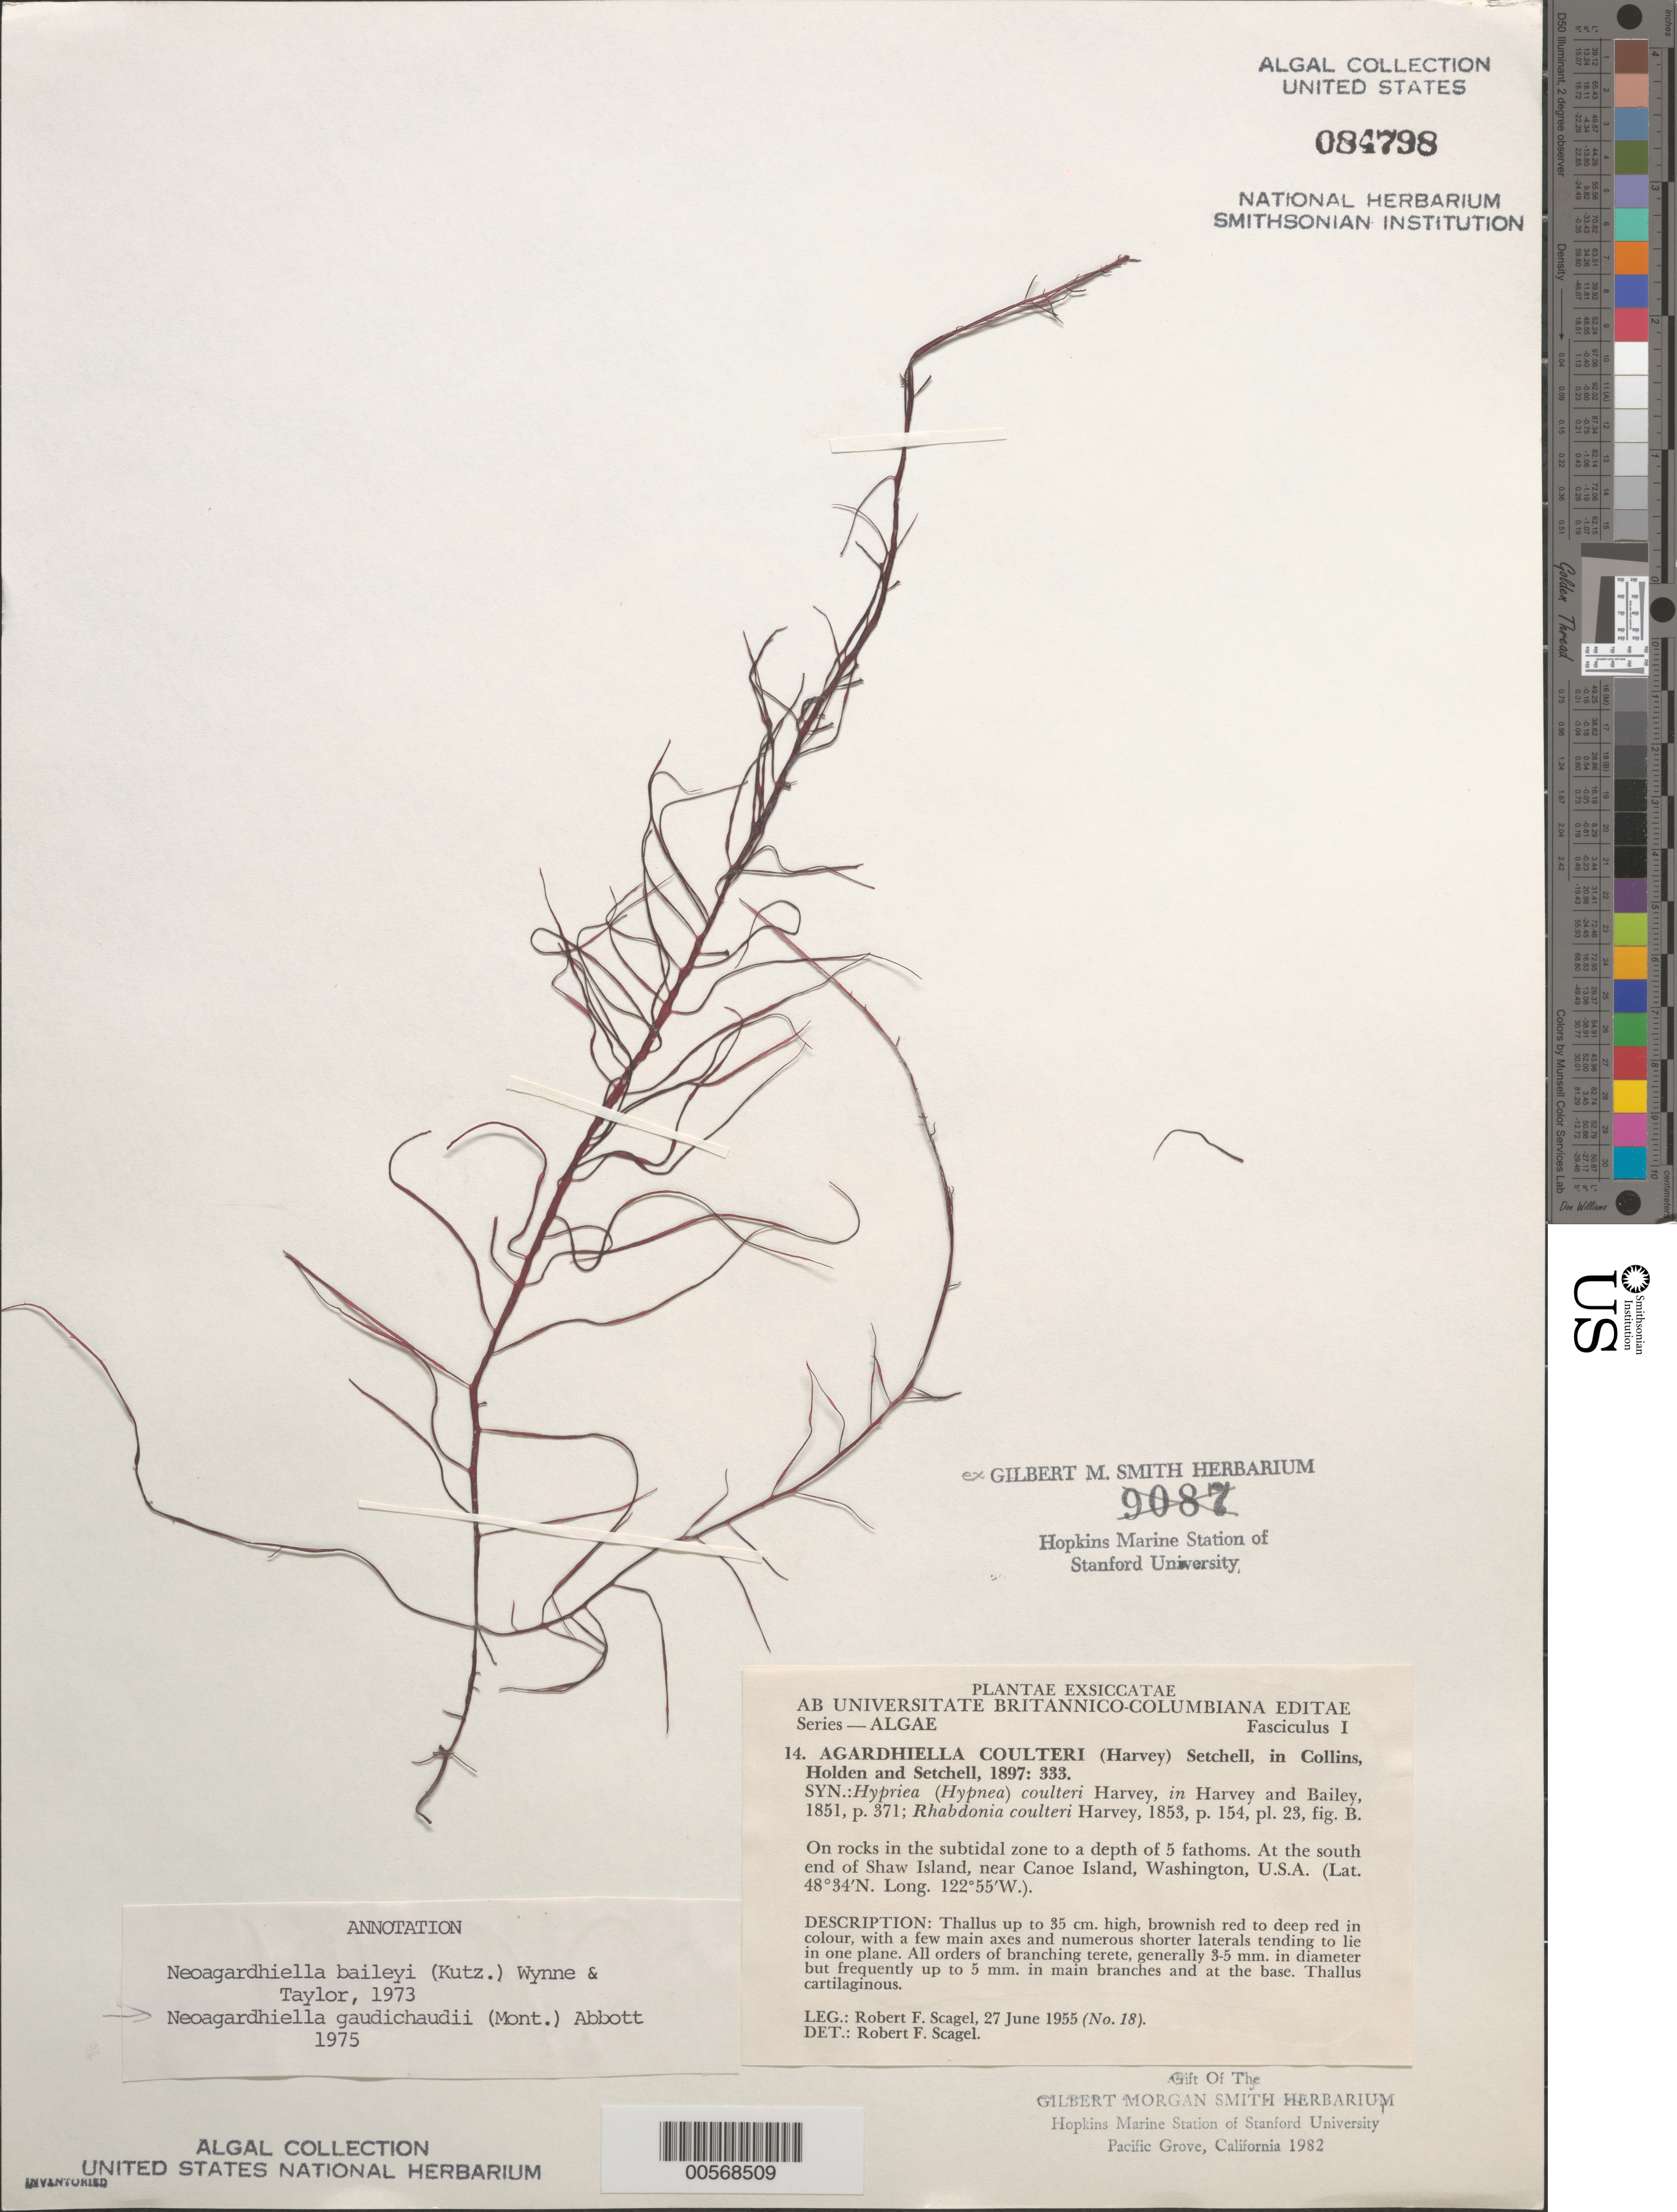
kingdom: Plantae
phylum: Rhodophyta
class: Florideophyceae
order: Gigartinales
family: Solieriaceae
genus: Sarcodiotheca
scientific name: Sarcodiotheca gaudichaudii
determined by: Algae name updating Project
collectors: R. F. Scagel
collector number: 18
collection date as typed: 27 Jun 1955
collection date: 1955-06-27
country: United States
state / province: Washington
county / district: San Juan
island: Shaw Island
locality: Near Canoe Island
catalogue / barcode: US 84798